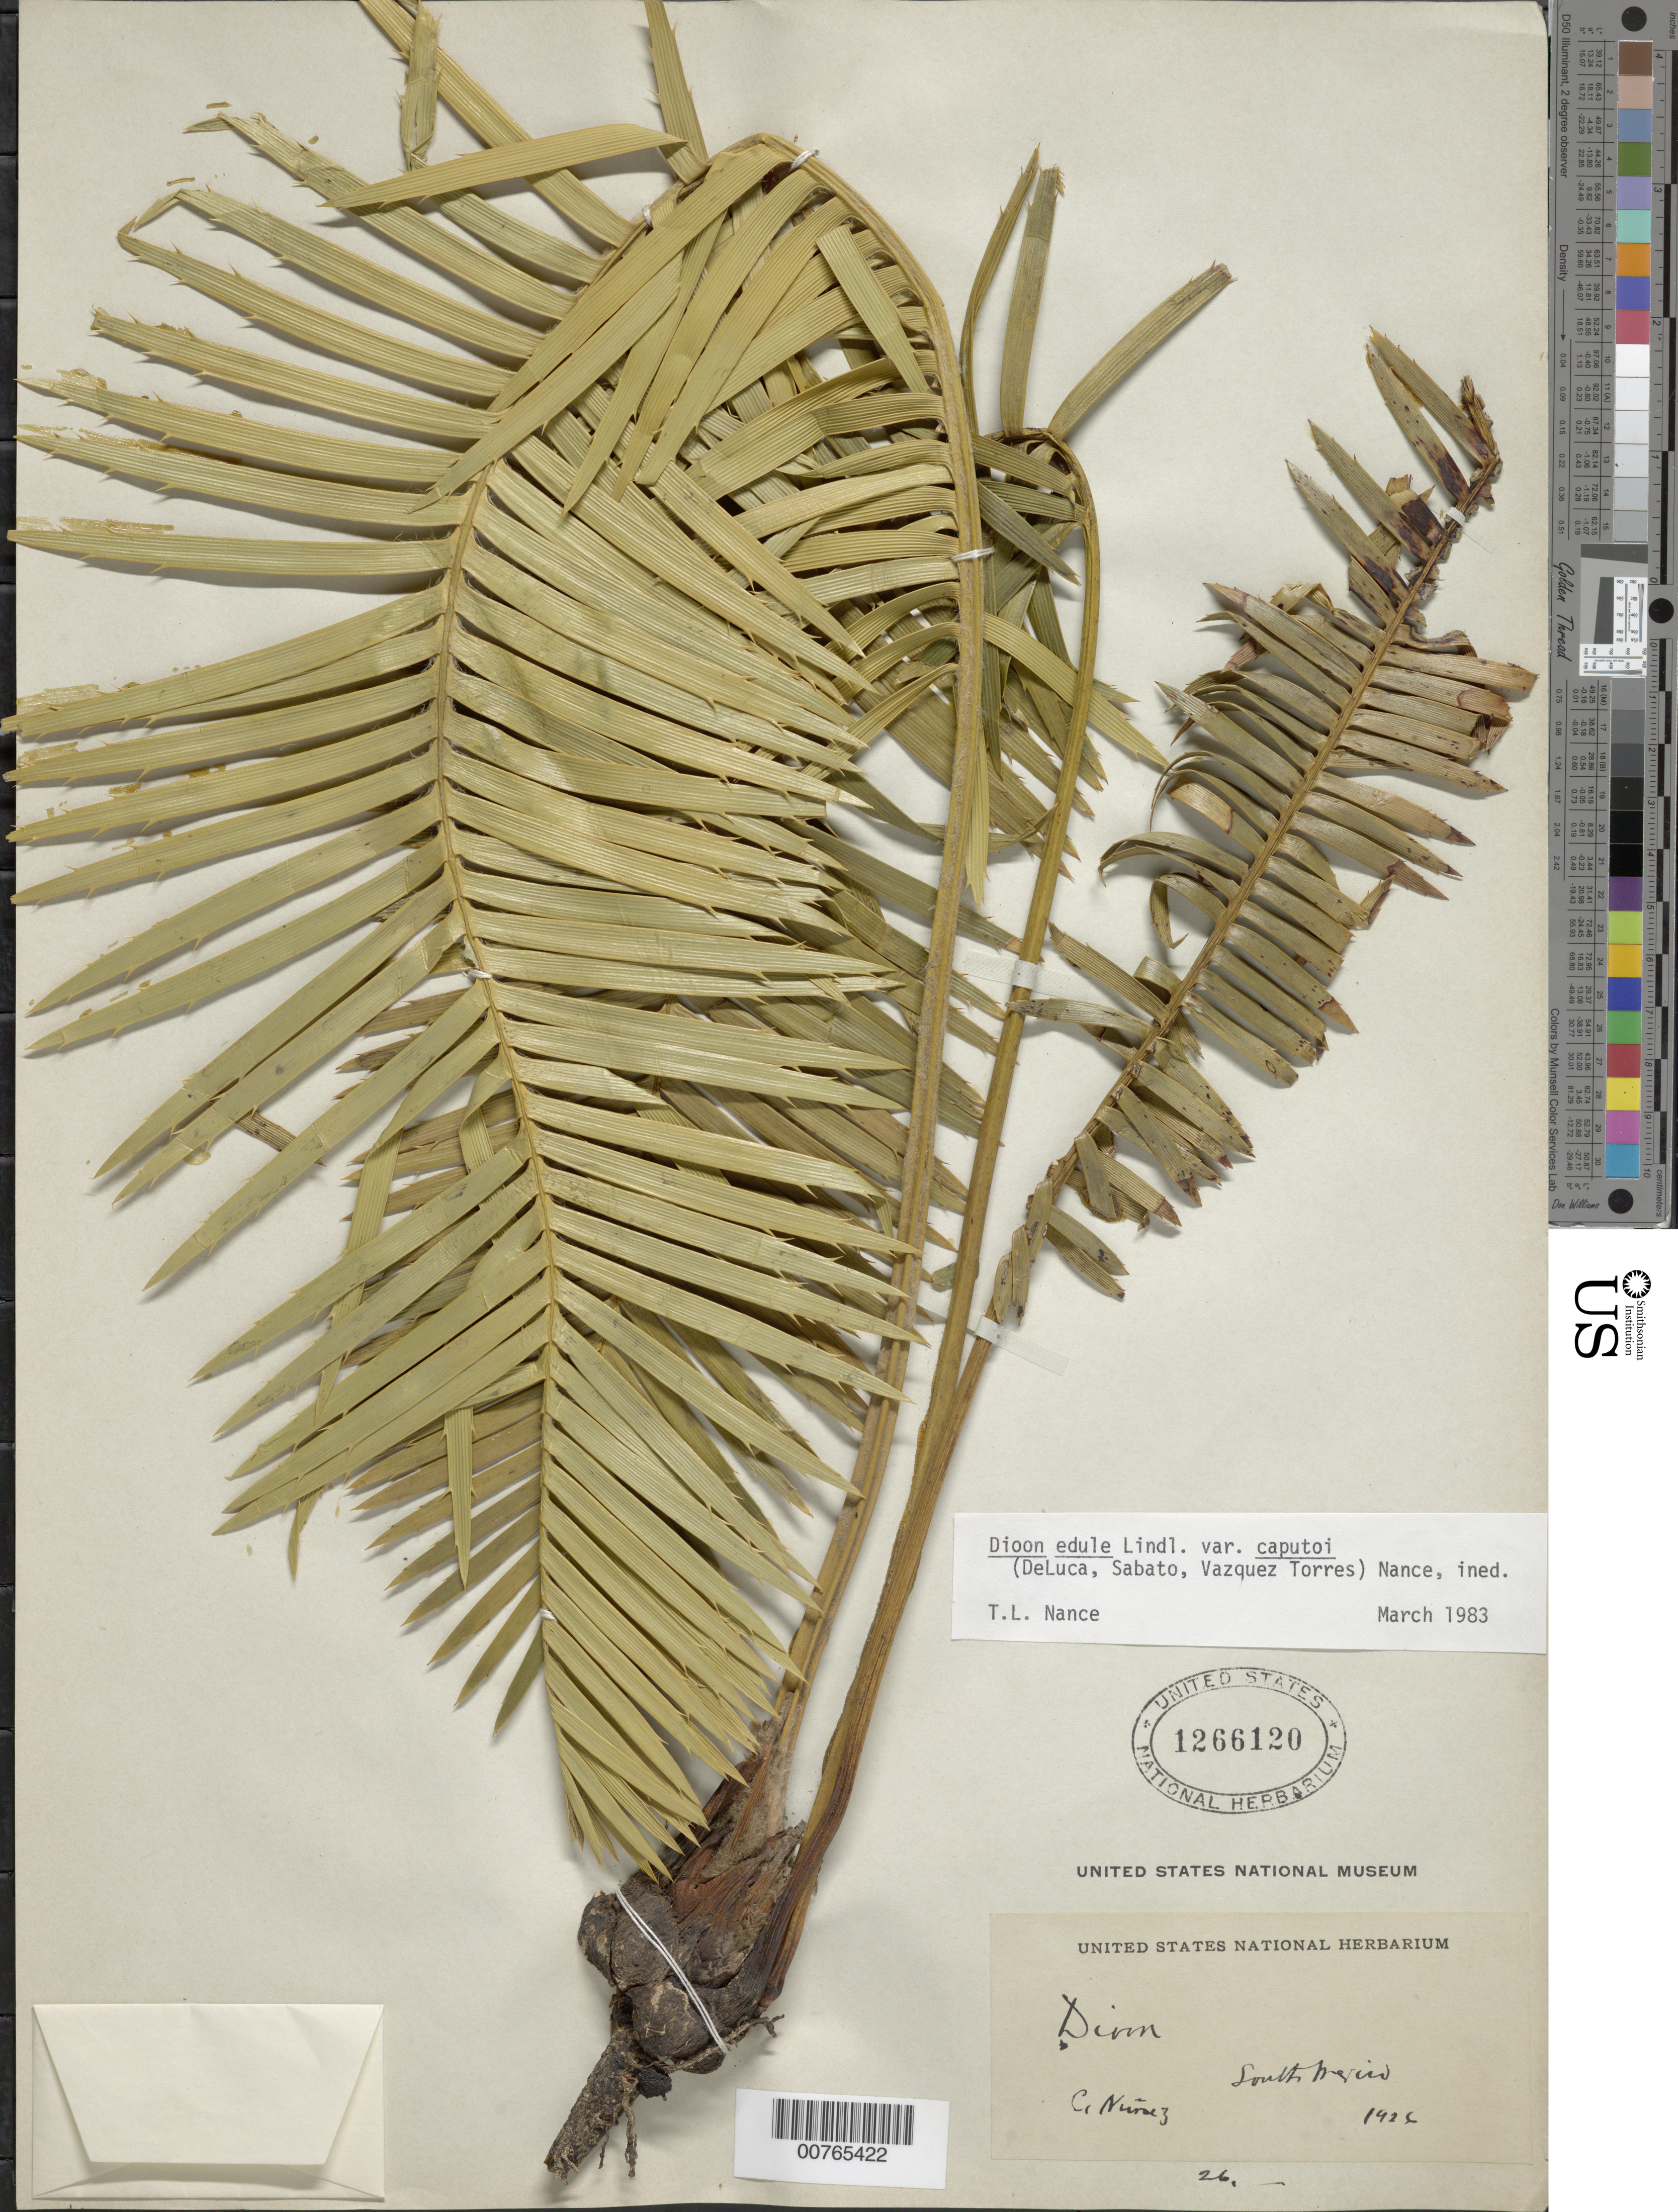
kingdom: Plantae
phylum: Tracheophyta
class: Cycadopsida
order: Cycadales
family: Zamiaceae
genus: Dioon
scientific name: Dioon caputoi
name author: De Luca et al.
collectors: C. Nunez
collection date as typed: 1926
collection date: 1926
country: Mexico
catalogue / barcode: US 1266120